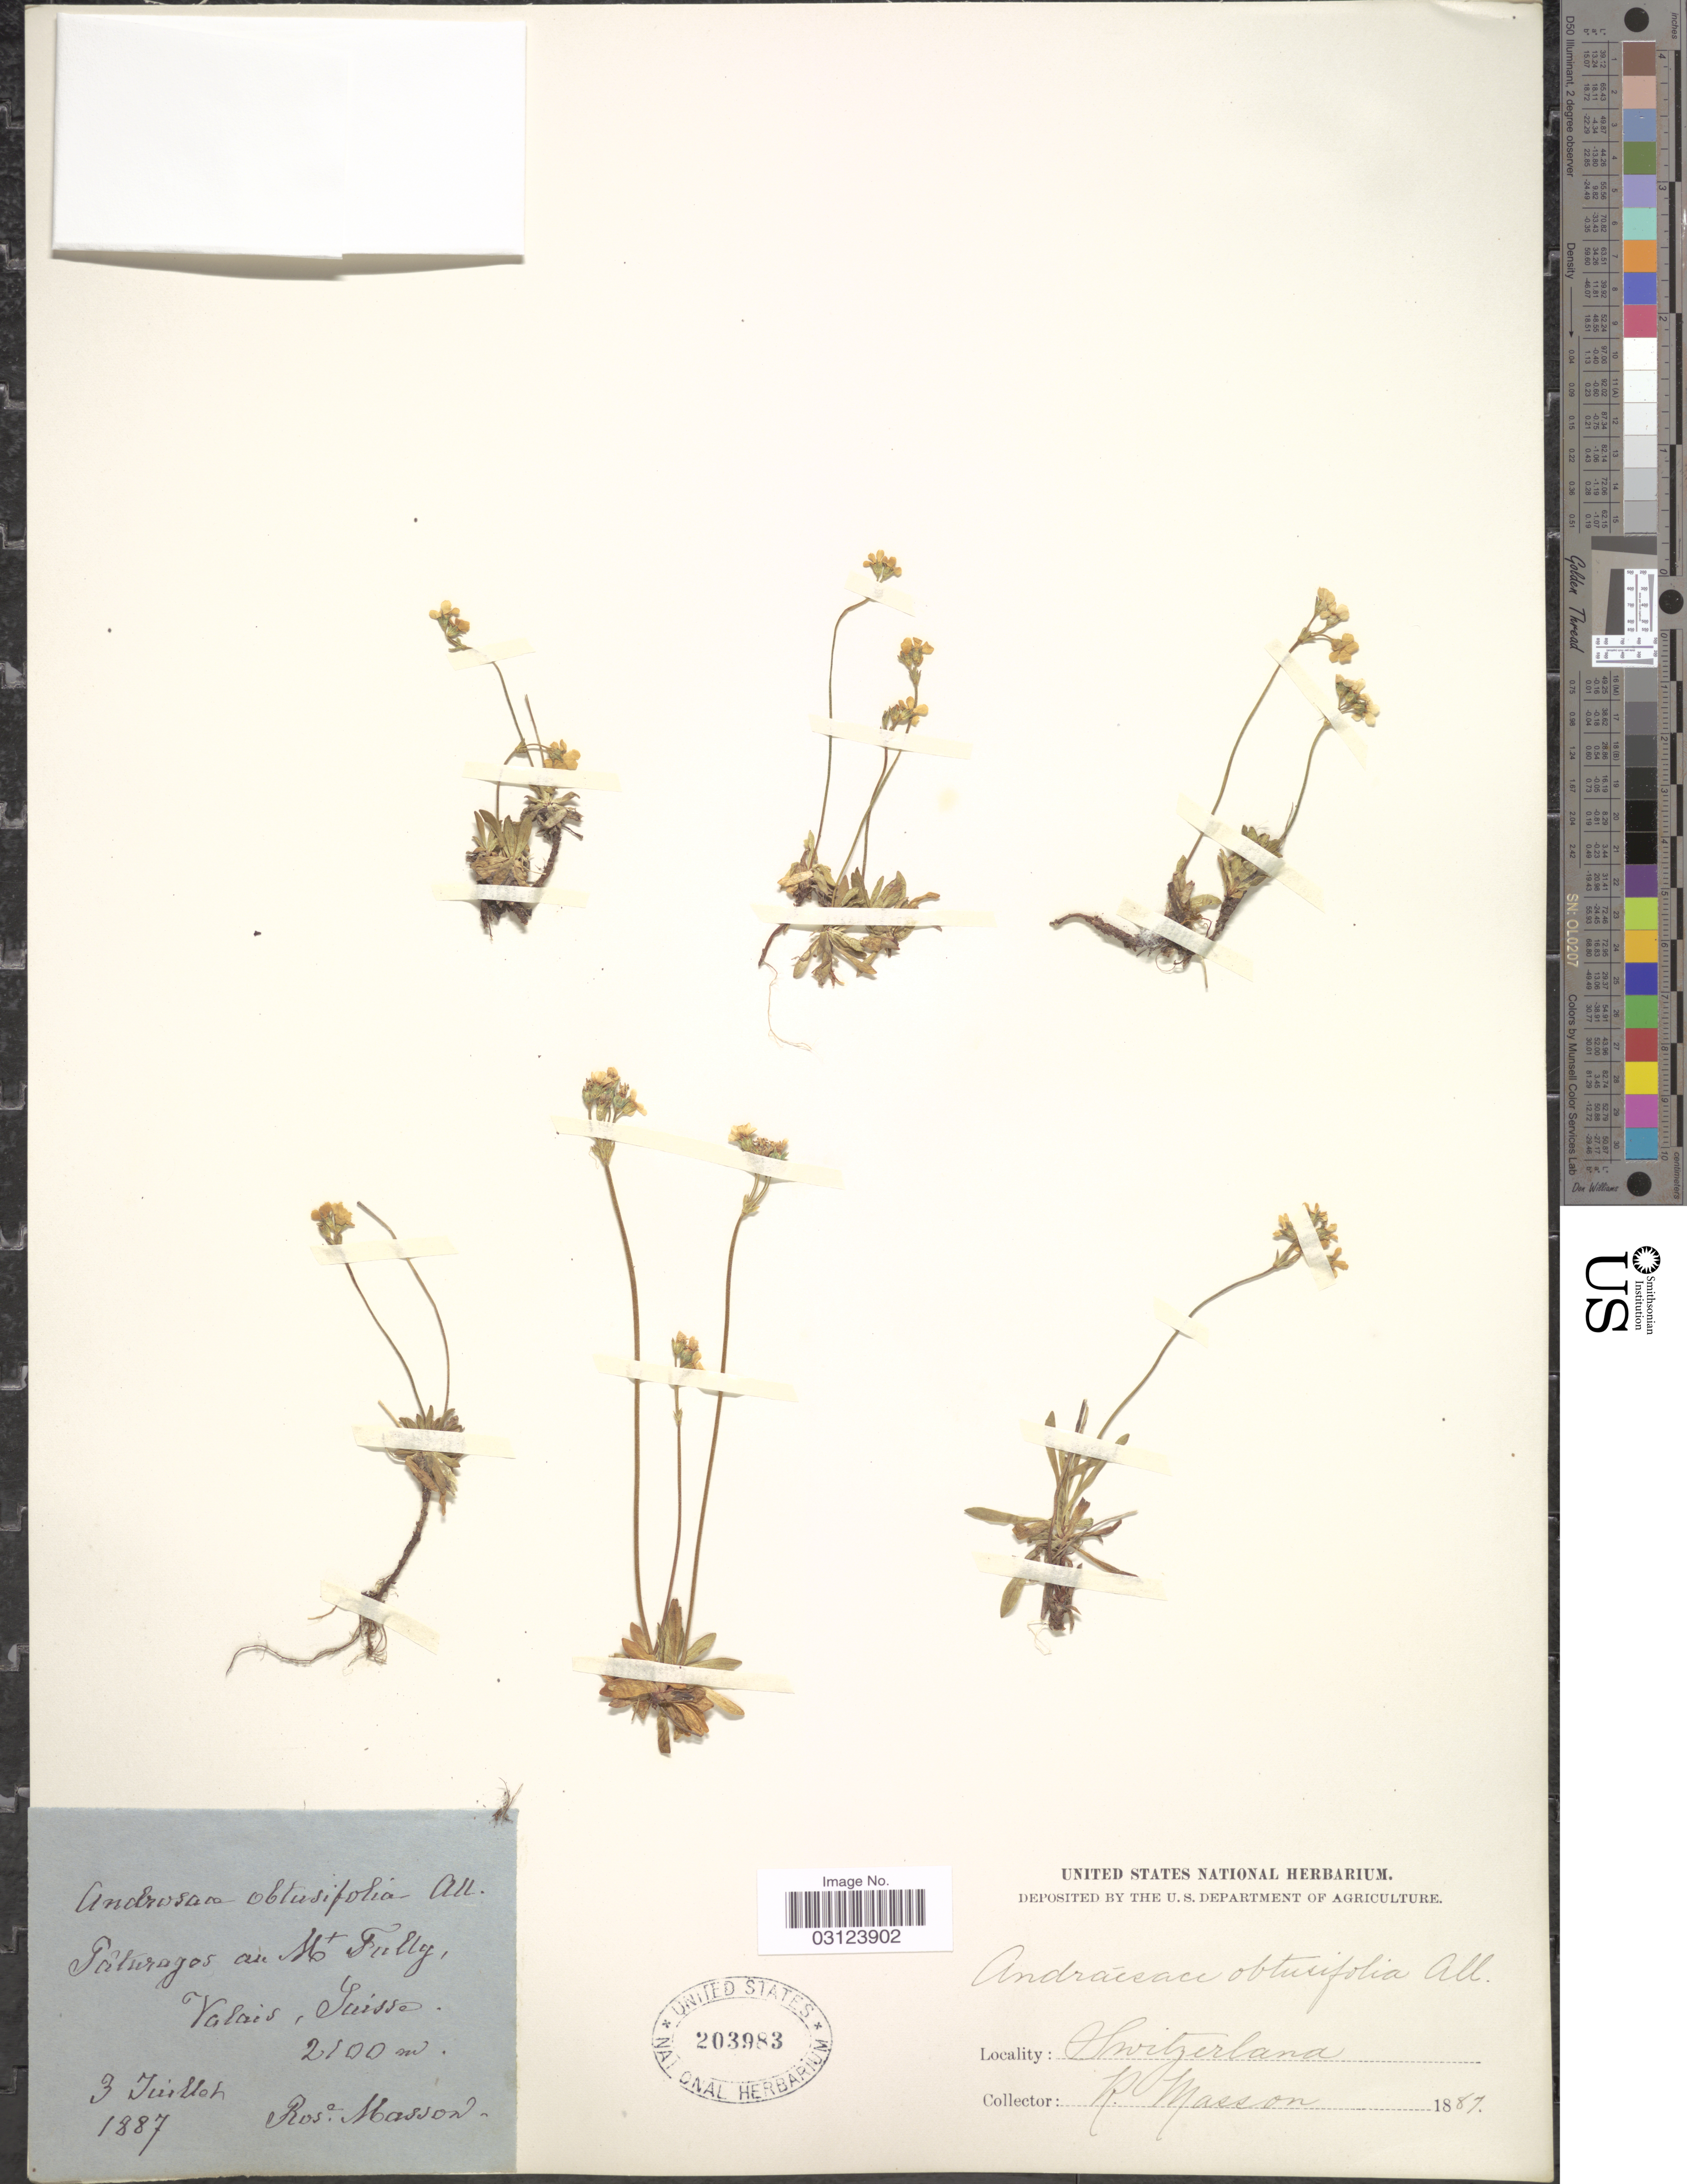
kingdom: Plantae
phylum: Tracheophyta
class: Magnoliopsida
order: Ericales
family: Primulaceae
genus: Androsace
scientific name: Androsace obtusifolia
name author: All.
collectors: R. Masson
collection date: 1887-07-03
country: Switzerland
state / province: Valais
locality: Pâturages and Mt. Fully, Suisse.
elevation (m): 2100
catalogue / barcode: US 203983